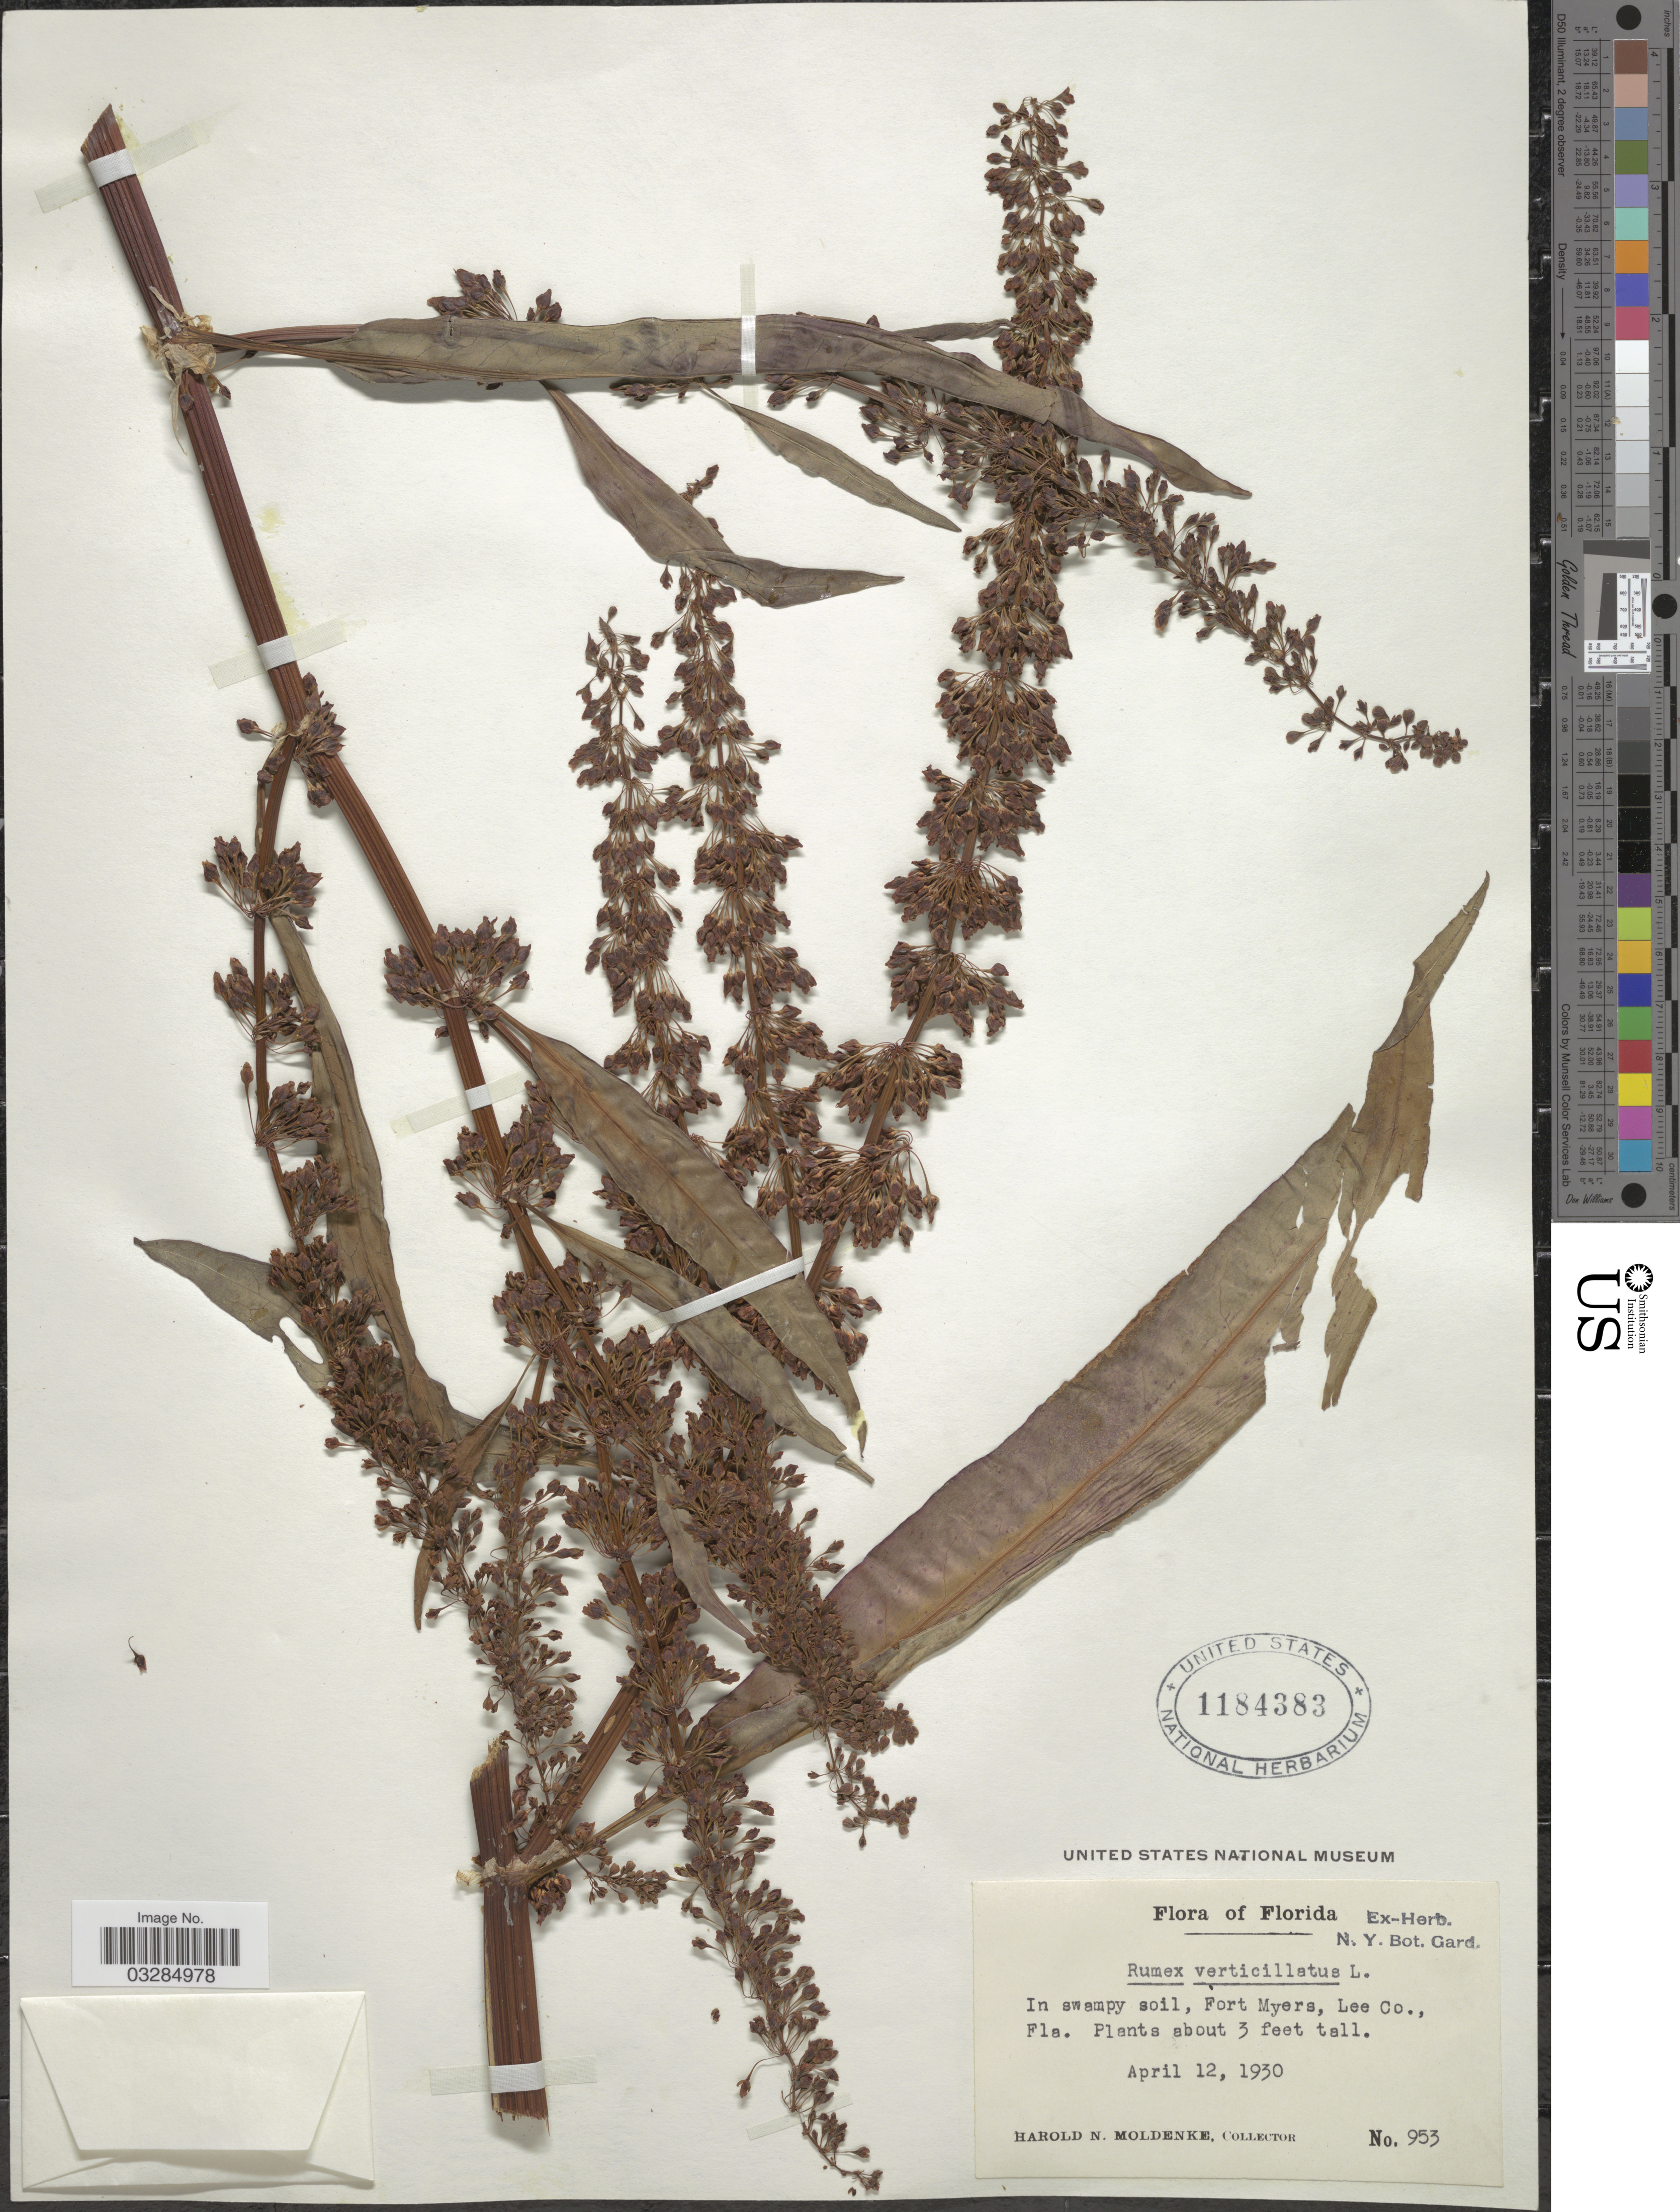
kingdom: Plantae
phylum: Tracheophyta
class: Magnoliopsida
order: Caryophyllales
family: Polygonaceae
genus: Rumex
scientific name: Rumex verticillatus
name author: L.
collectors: H. N. Moldenke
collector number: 953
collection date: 1930-04-12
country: United States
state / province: Florida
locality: Fort Myers, Lee Co.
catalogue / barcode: US 1184383